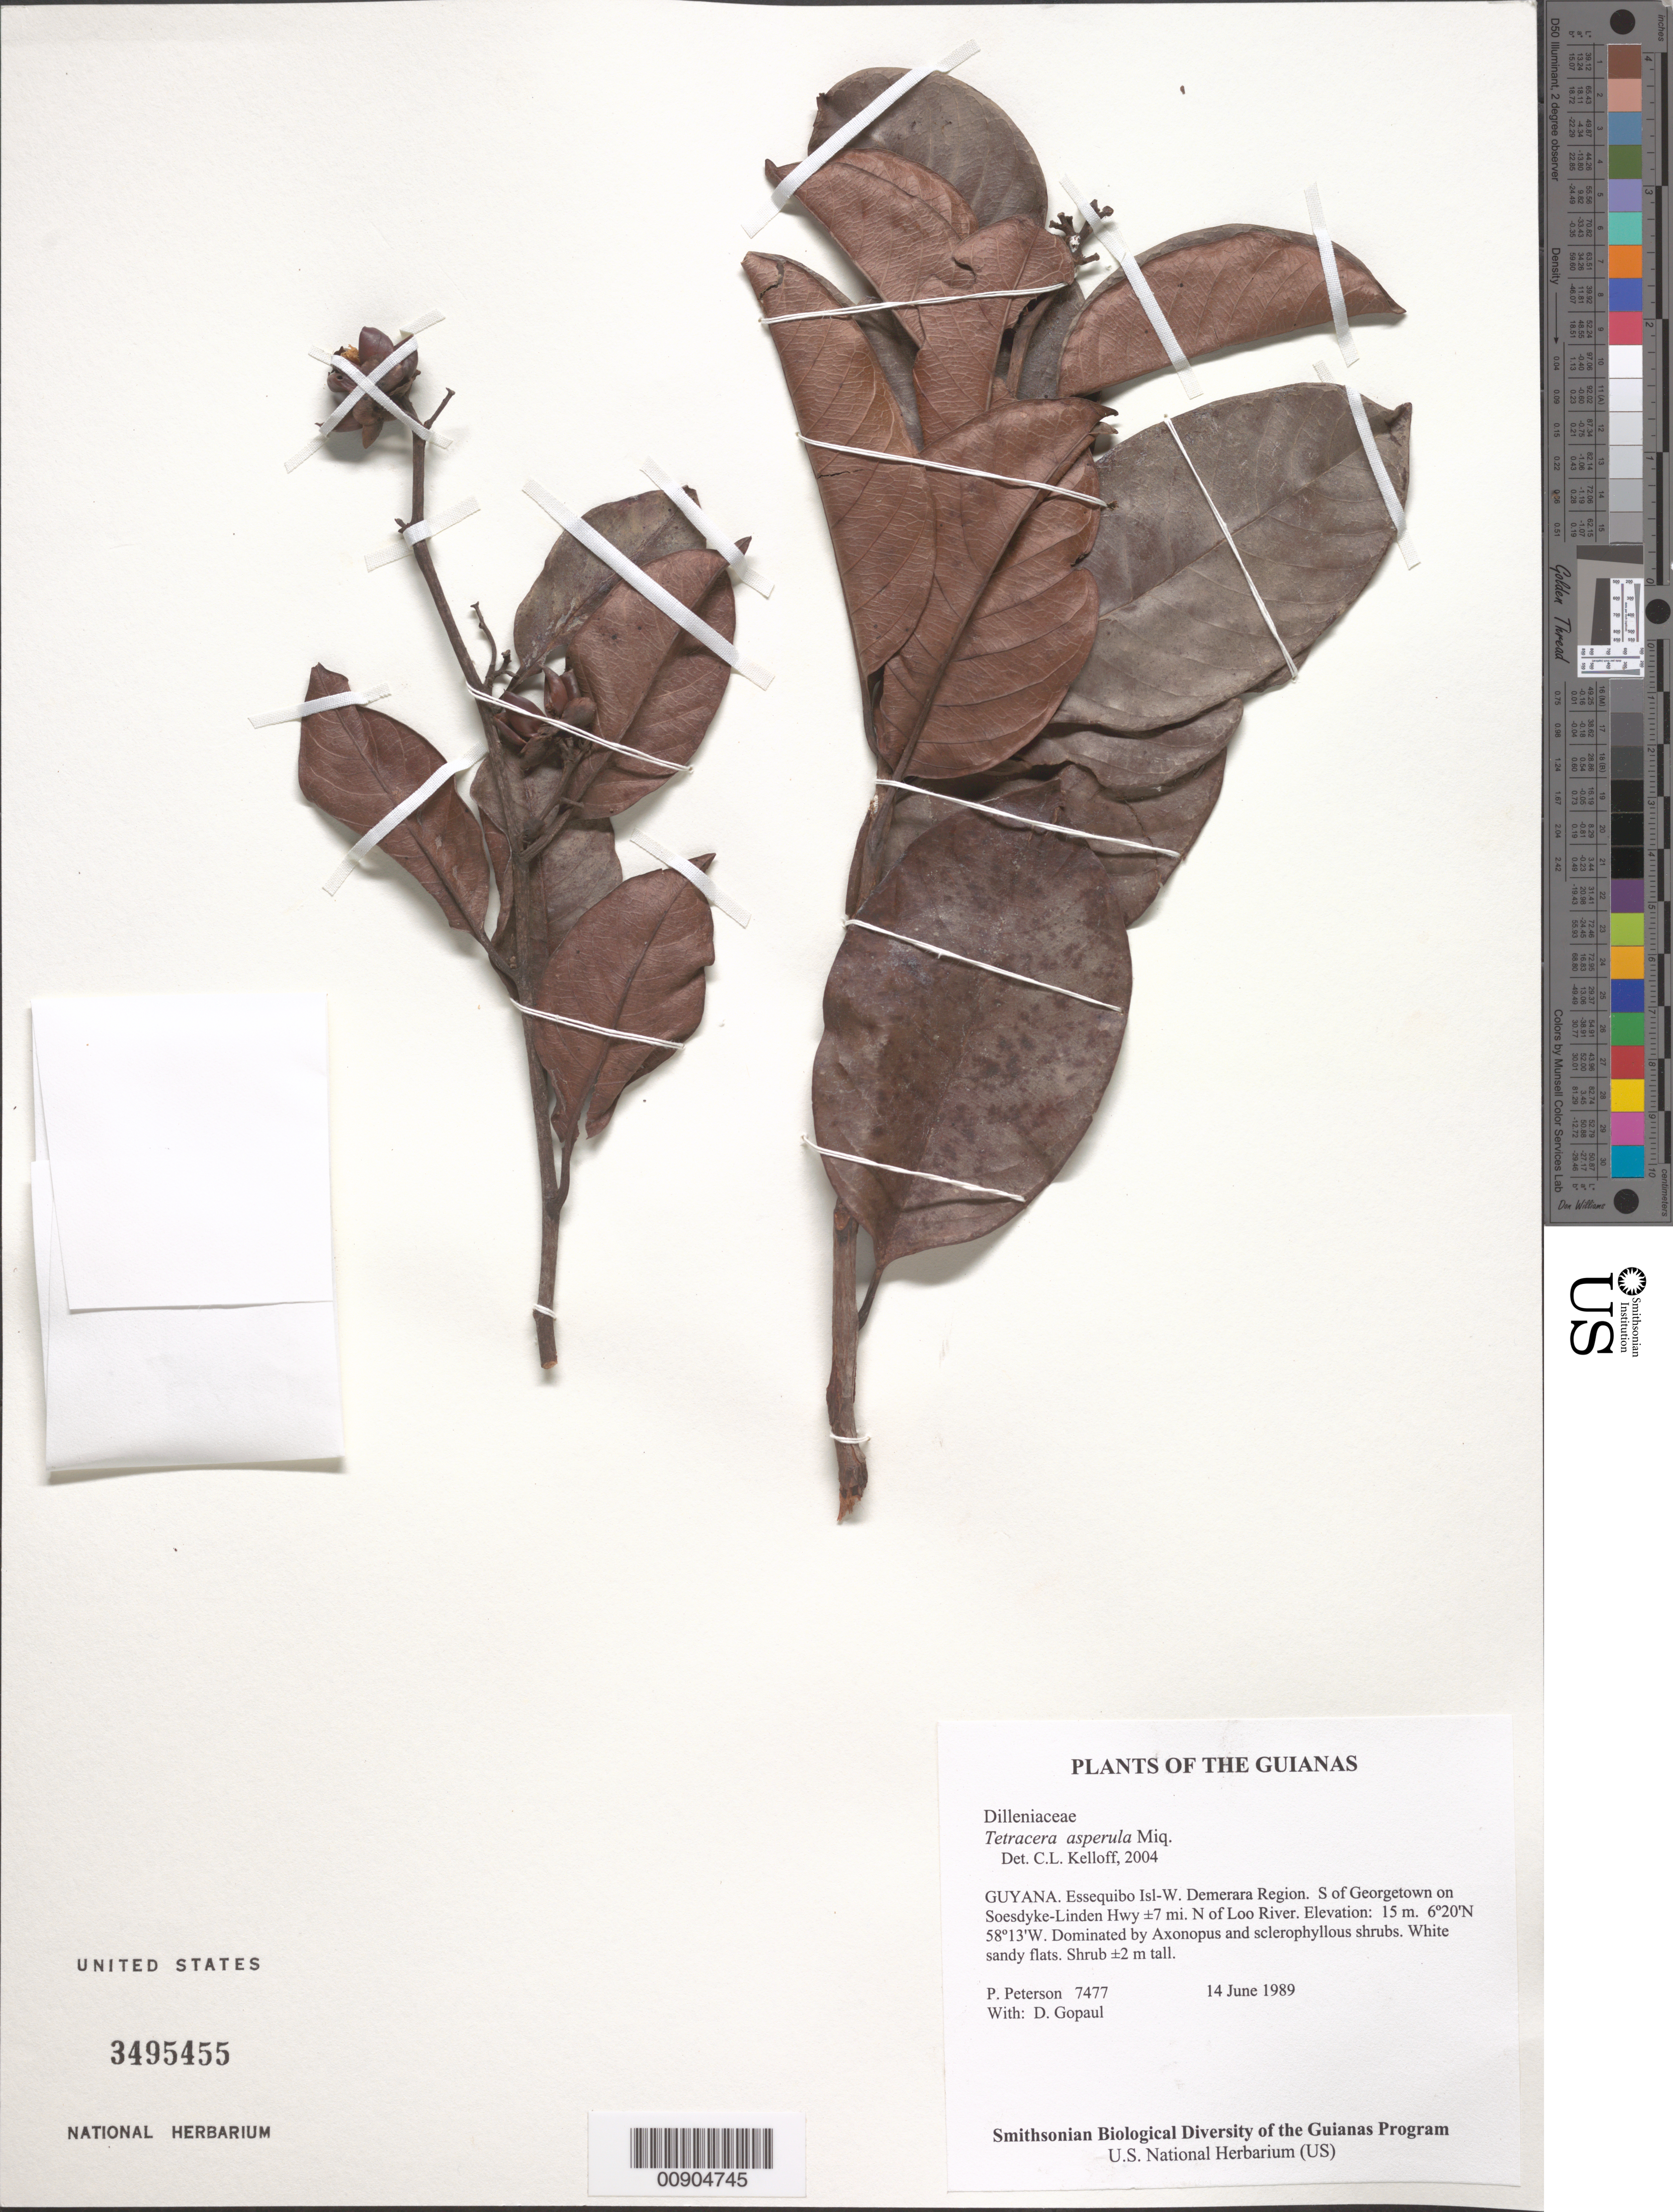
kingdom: Plantae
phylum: Tracheophyta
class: Magnoliopsida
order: Dilleniales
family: Dilleniaceae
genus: Tetracera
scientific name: Tetracera asperula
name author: Miq.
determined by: Kelloff, Carol L., (US), Smithsonian Institution - National Museum of Natural History (UNITED STATES)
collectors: P. M. Peterson & D. Gopaul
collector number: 7477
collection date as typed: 14 June 1989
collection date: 1989-06-14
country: Guyana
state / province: Essequibo Isl-W. Demerara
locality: S of Georgetown on Soesdyke-Linden Hwy ±7 mi. N of Loo River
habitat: Dominated by Axonopus and sclerophyllous shrubs. White sandy flats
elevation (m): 15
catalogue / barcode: US 3495455